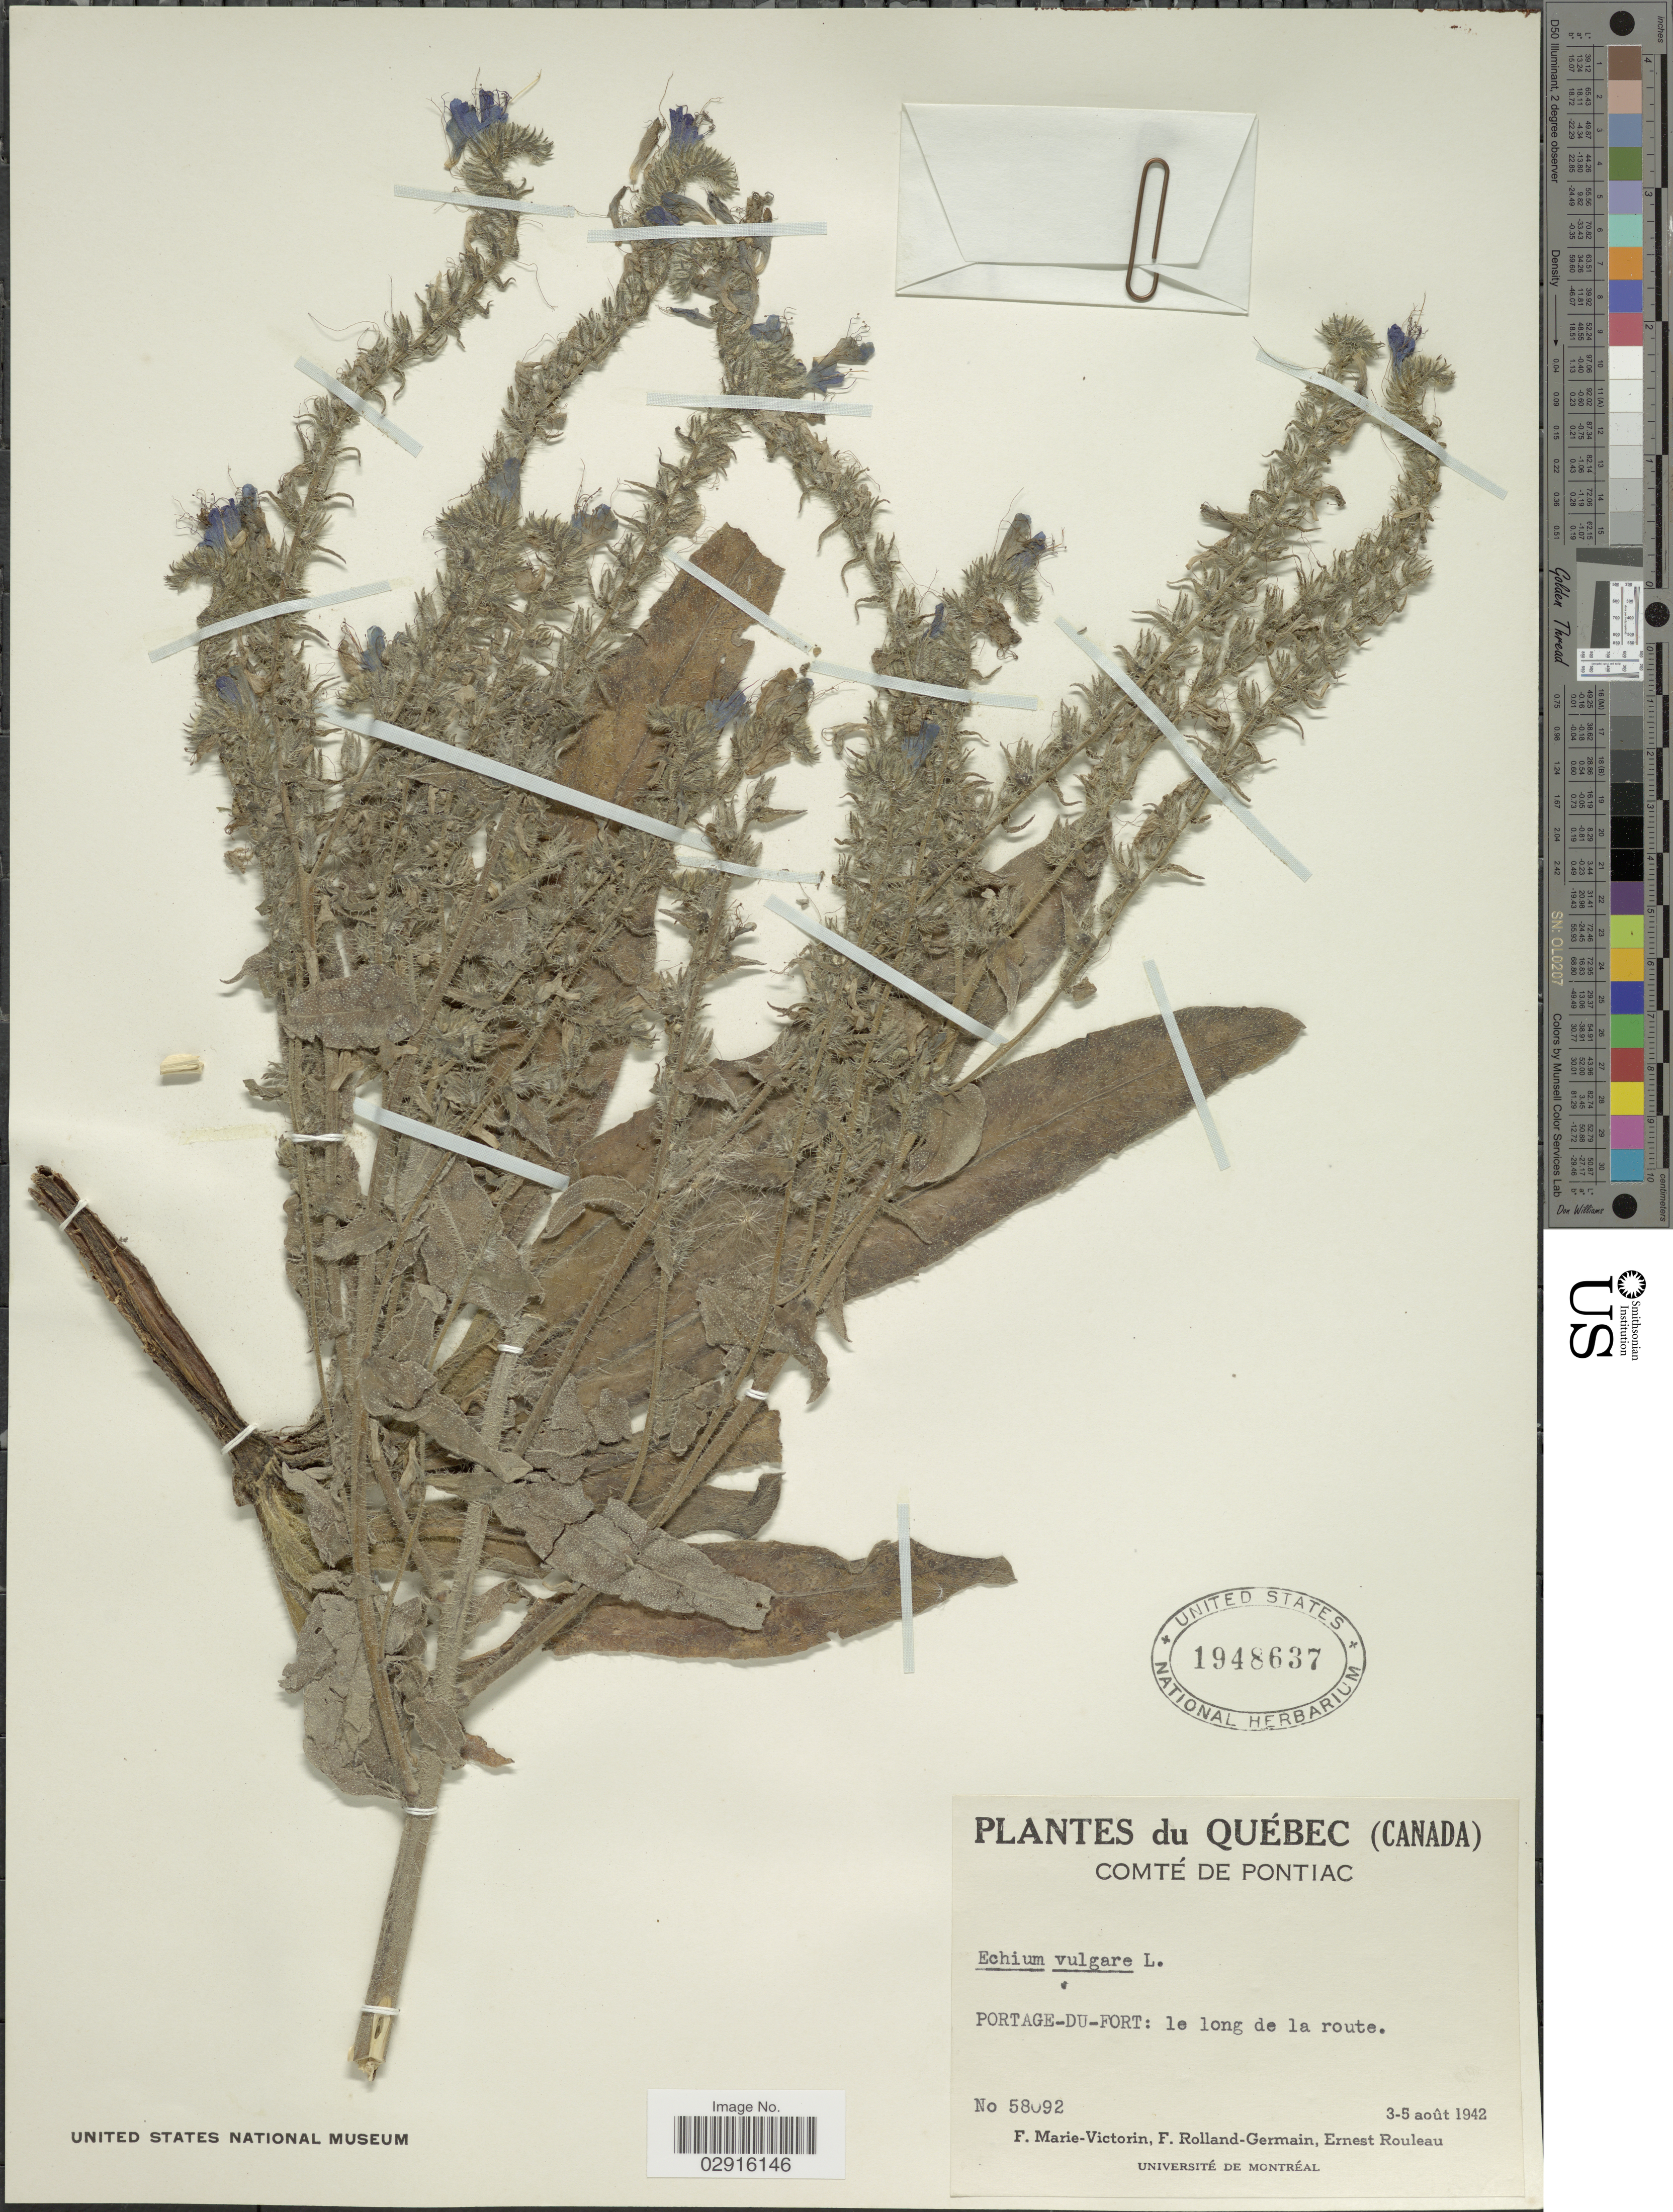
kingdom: Plantae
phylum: Tracheophyta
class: Magnoliopsida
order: Boraginales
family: Boraginaceae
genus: Echium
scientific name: Echium vulgare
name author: L.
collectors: F. Marie-Victorin, Rolland-Germain & E. Rouleau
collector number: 58092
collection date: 1942-08-03/1942-08-05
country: Canada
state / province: Quebec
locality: Comté de Pontiac. Portage-Du-Fort: le long de la route.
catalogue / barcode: US 1948637